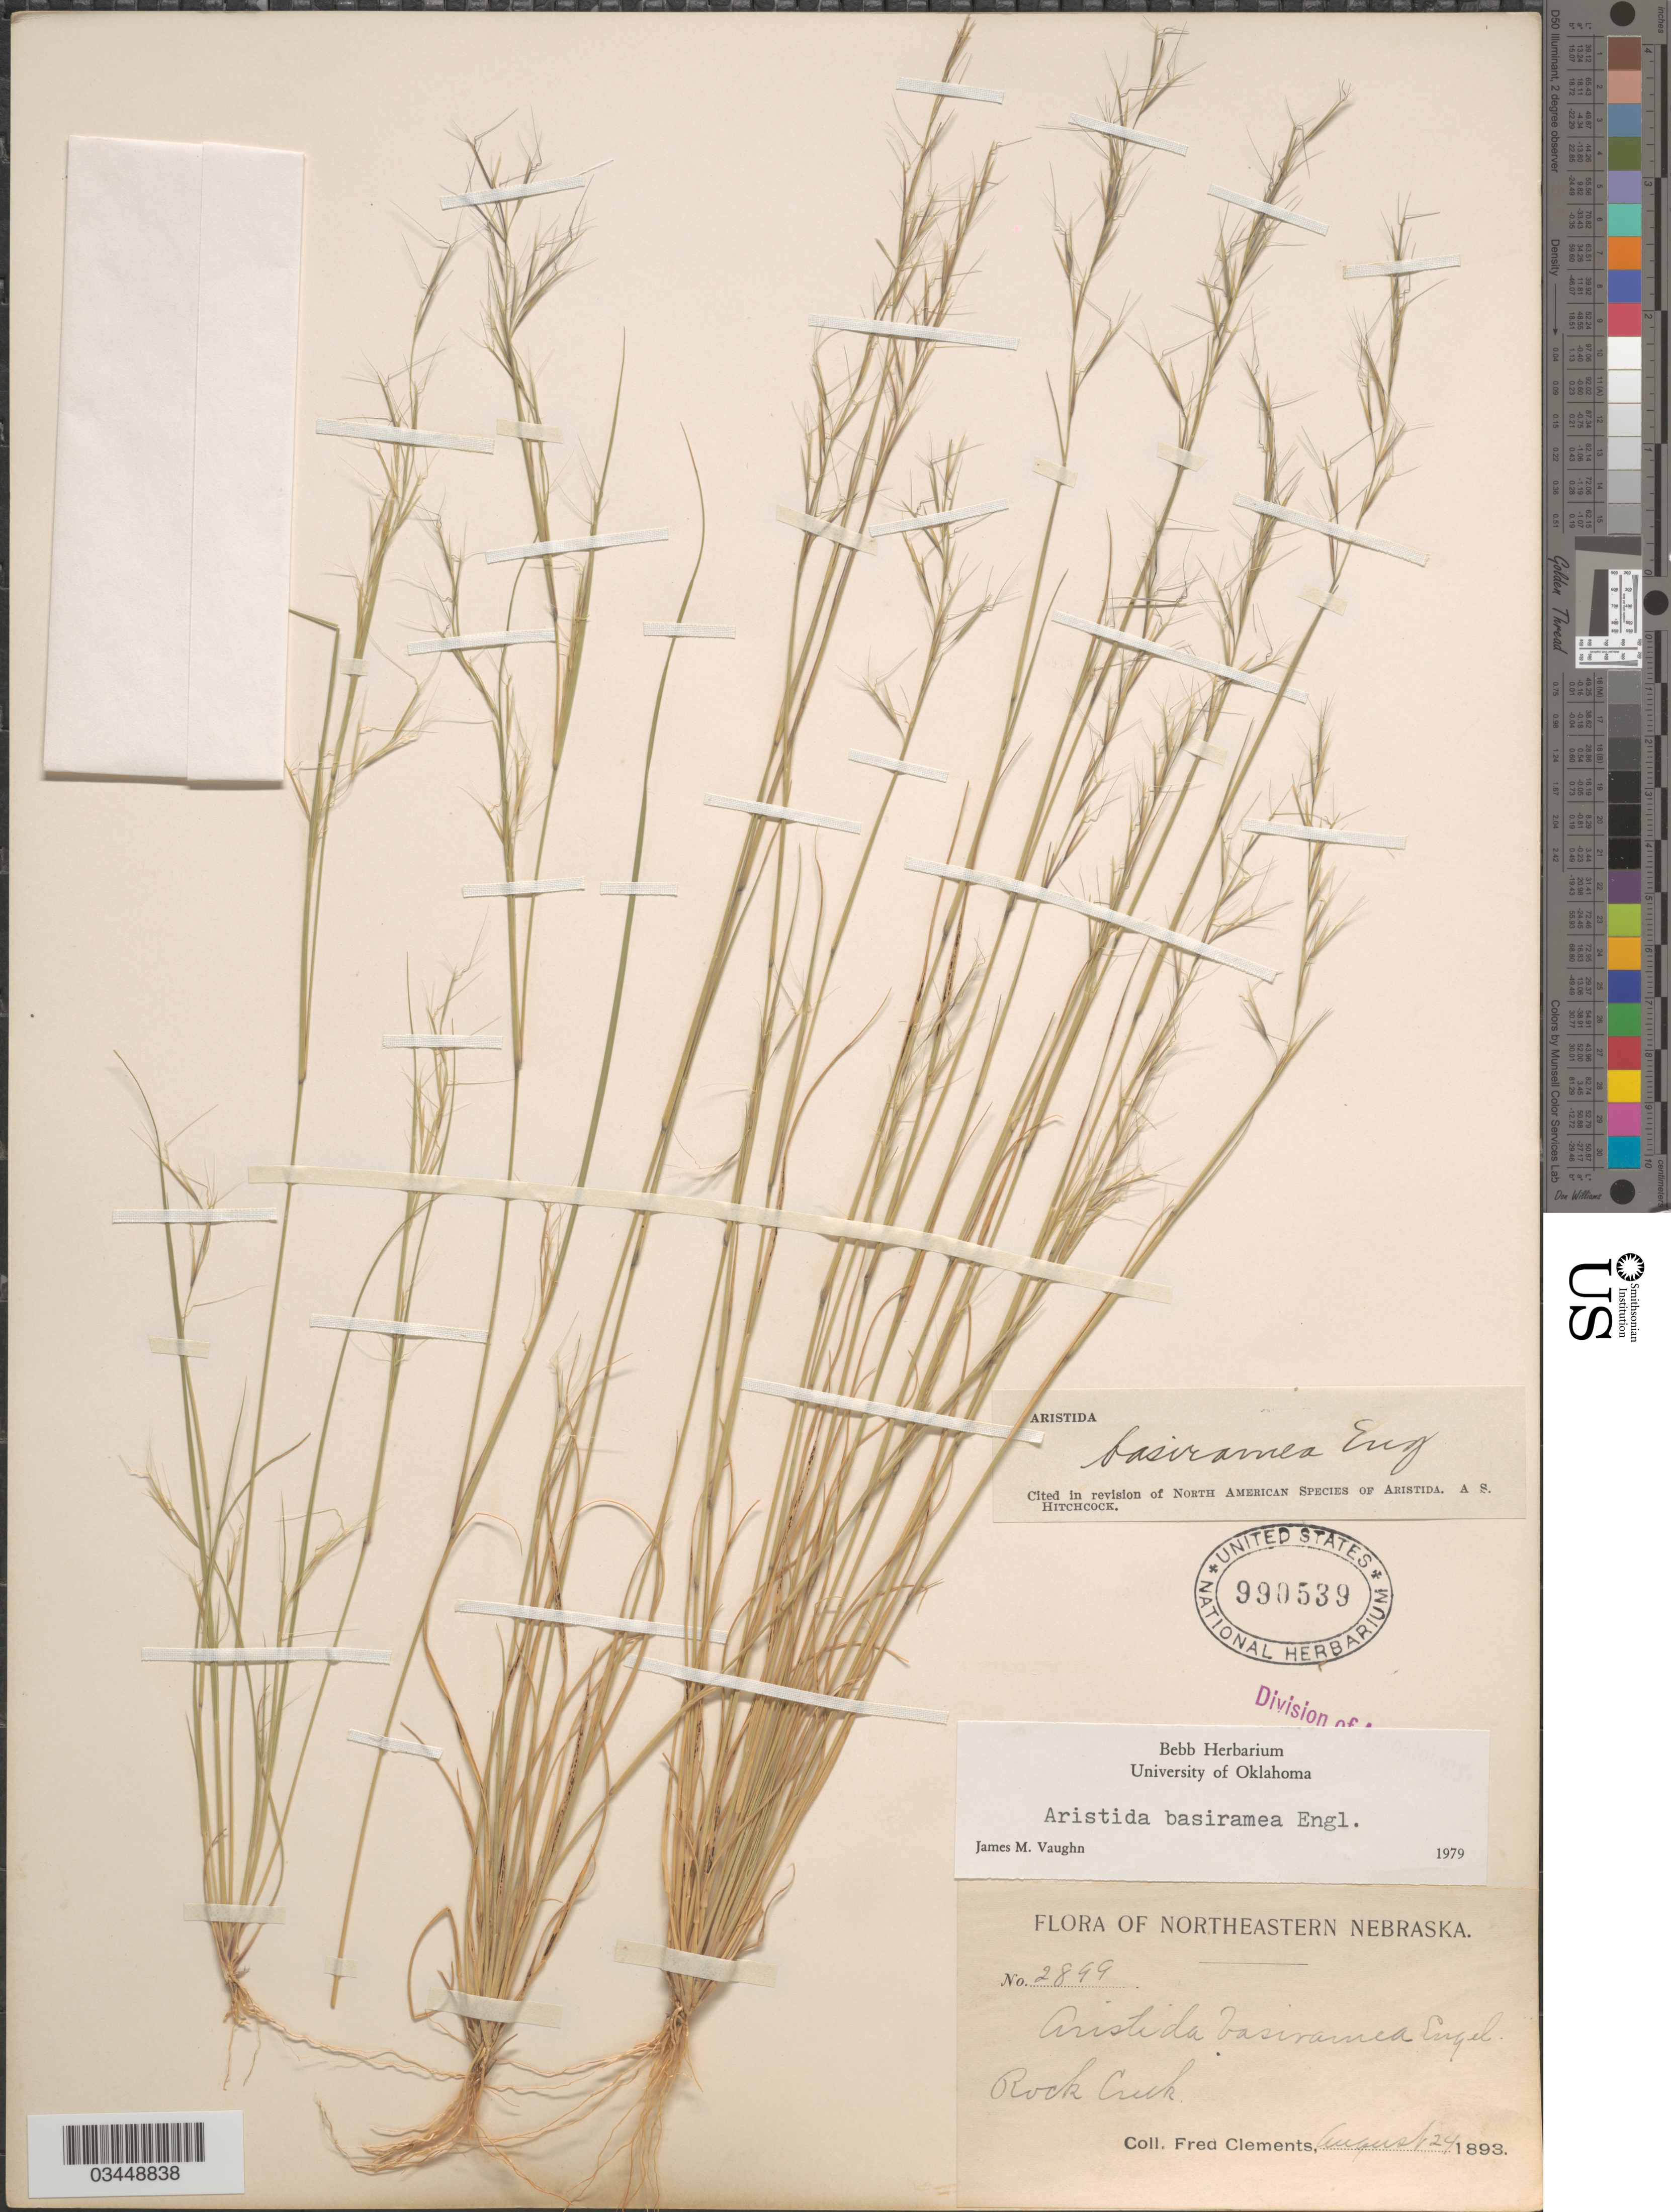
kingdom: Plantae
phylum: Tracheophyta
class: Liliopsida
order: Poales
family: Poaceae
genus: Aristida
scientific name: Aristida basiramea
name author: Engelm. ex Vasey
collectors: F. Clements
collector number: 2899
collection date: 1893-08-24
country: United States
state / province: Nebraska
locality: Northeastern Nebraska. Rock Creek.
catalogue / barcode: US 990539